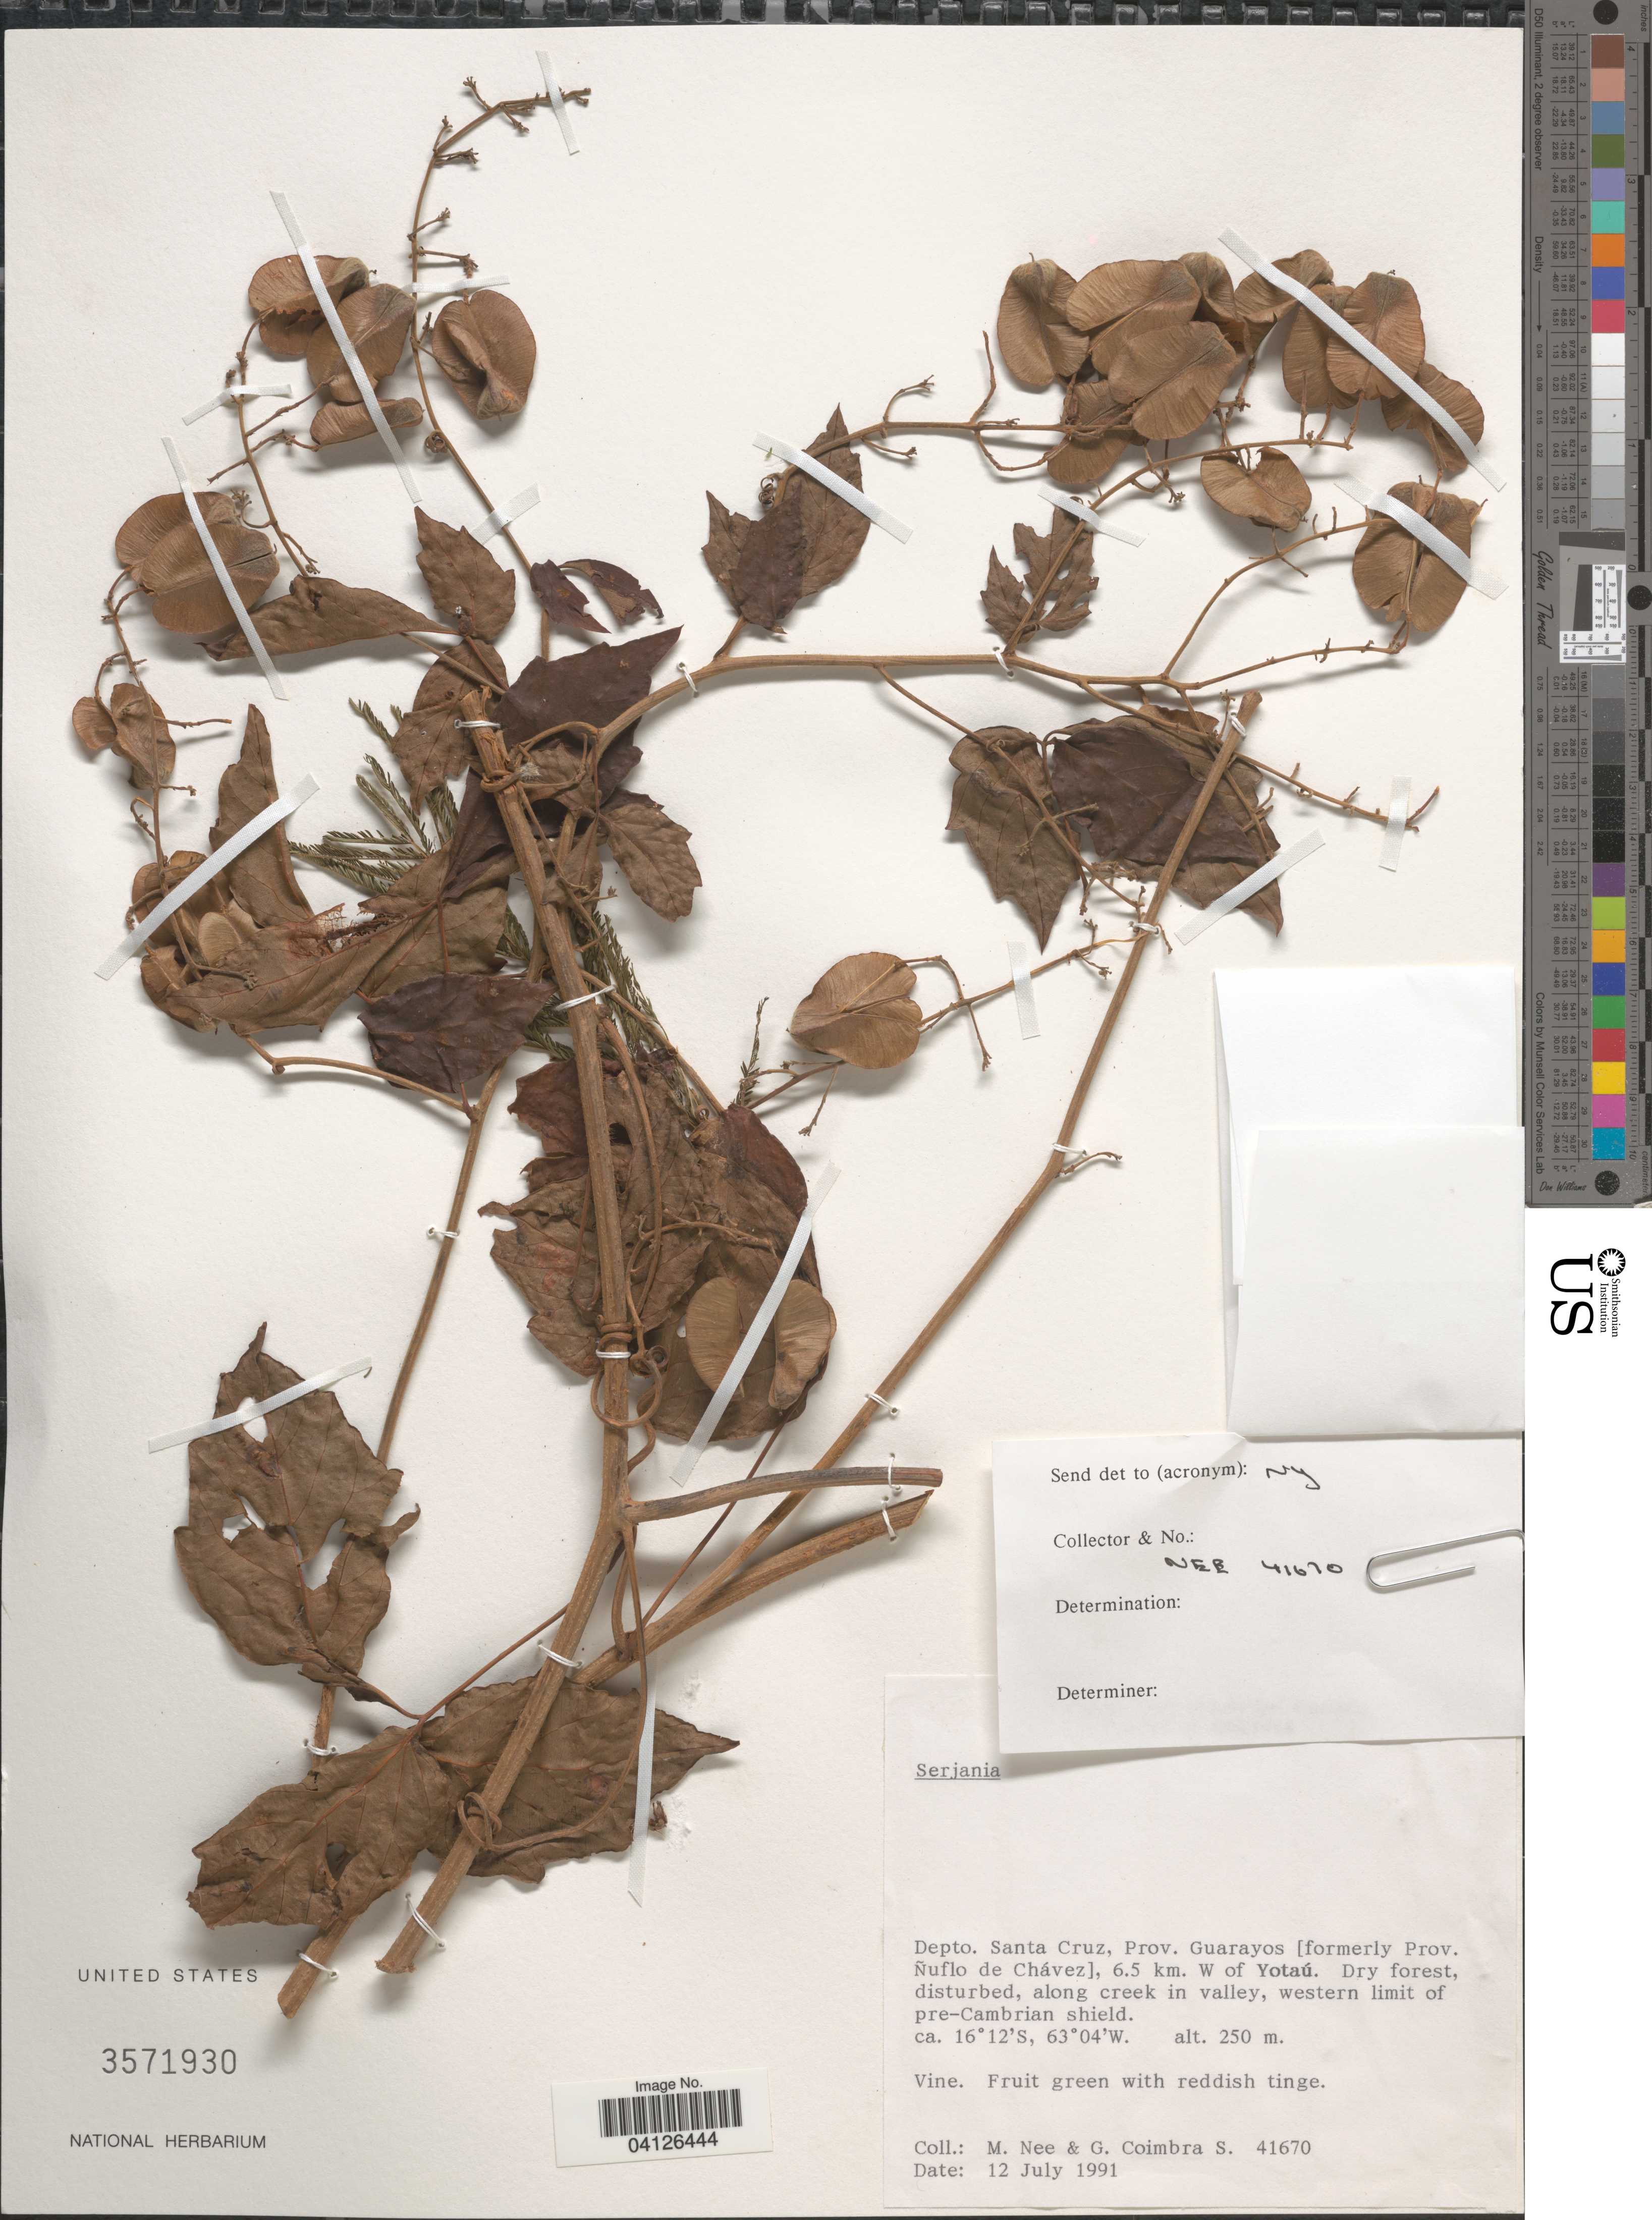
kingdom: Plantae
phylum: Tracheophyta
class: Magnoliopsida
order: Sapindales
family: Sapindaceae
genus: Serjania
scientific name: Serjania sp.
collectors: M. Nee & G. Coimbra S.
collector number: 41670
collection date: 1991-07-12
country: Bolivia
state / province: Santa Cruz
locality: Depto. Santa Cruz, Prov. Guarayos [formerly Prov. Ñuflo de Chávez], 6.5 km. W of Yotaú. Dry forest, disturbed, along creek in valley, western limit of pre-Cambrian shield.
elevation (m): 250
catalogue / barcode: US 3571930